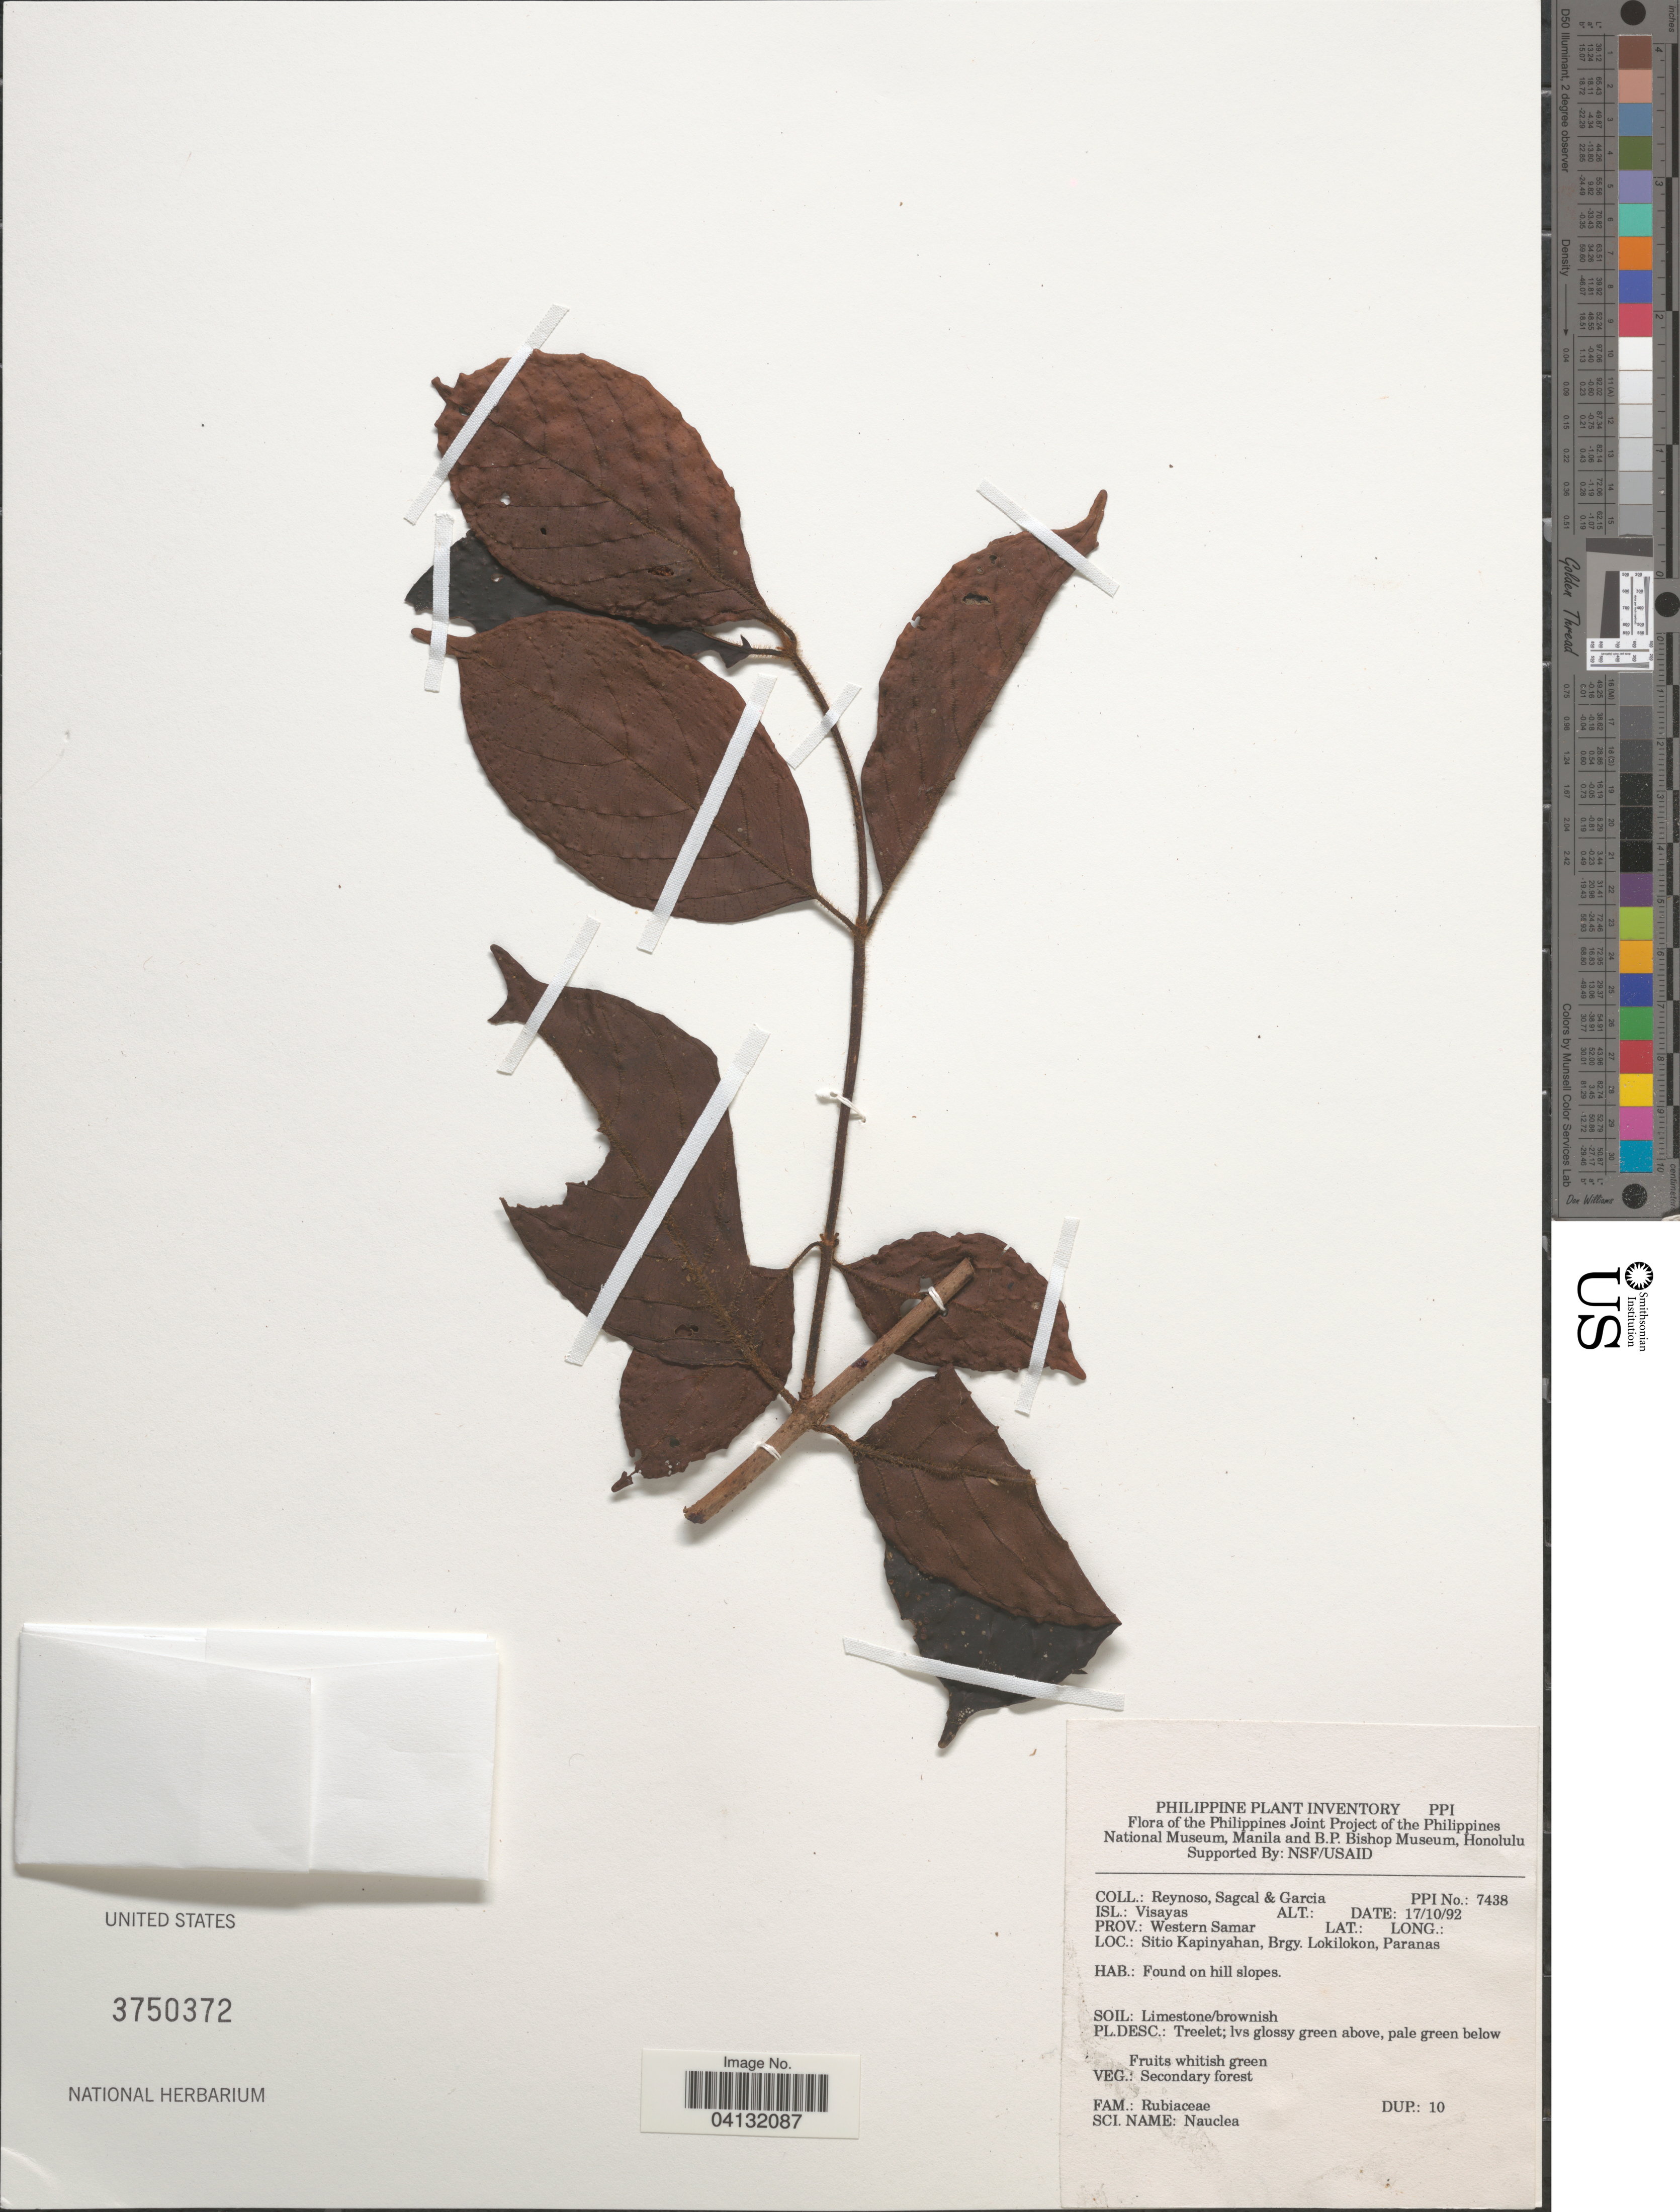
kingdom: Plantae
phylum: Tracheophyta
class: Magnoliopsida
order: Gentianales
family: Rubiaceae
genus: Nauclea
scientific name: Nauclea sp.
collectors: E. Reynoso, E. Sagcal & H. Garcia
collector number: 7438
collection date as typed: Transcribed d/m/y: 17/10/92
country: Philippines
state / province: Eastern Visayas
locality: Isl.: Visayas. Prov.: Western Samar. Sitio Kapinyahan, Brgy. Lokilokon, Paranas.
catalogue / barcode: US 3750372